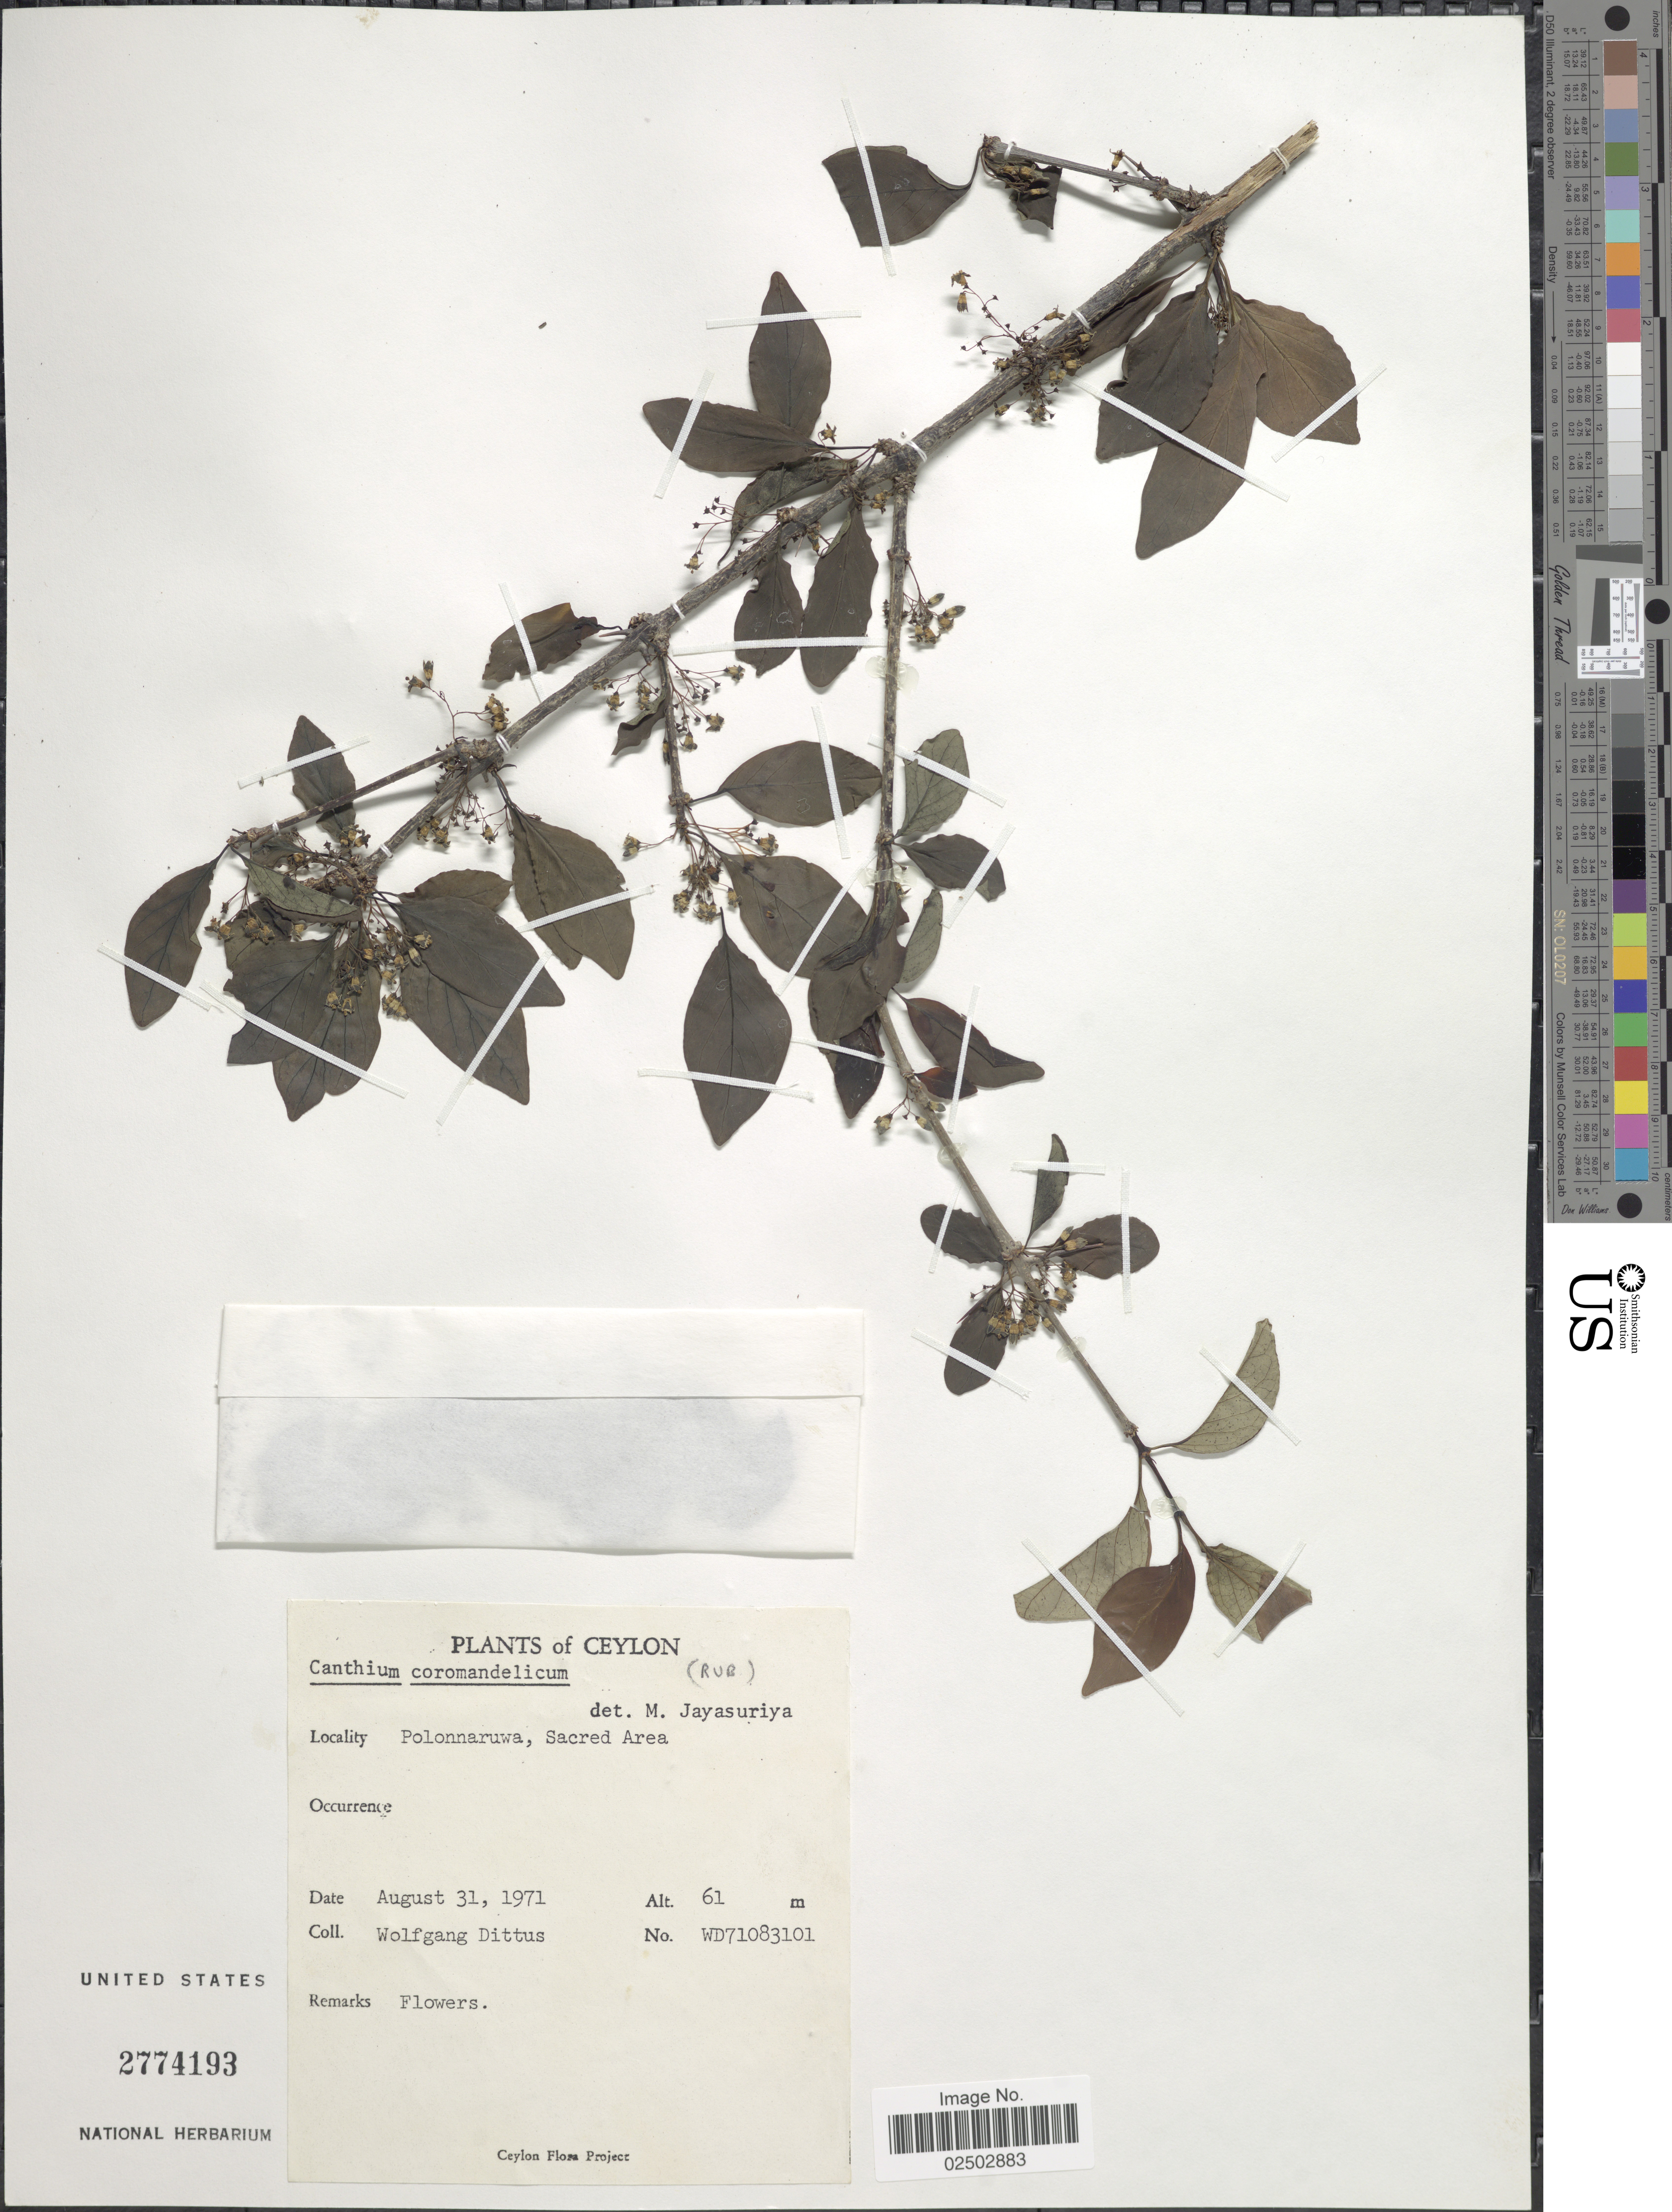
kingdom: Plantae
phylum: Tracheophyta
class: Magnoliopsida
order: Gentianales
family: Rubiaceae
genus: Canthium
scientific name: Canthium coromandelicum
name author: (Burm. f.) Alston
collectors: W. Dittus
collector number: WD71083101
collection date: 1971-08-31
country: Sri Lanka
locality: Ceylon, Polonnaruwa, Sacred Area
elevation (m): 61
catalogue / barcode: US 2774193